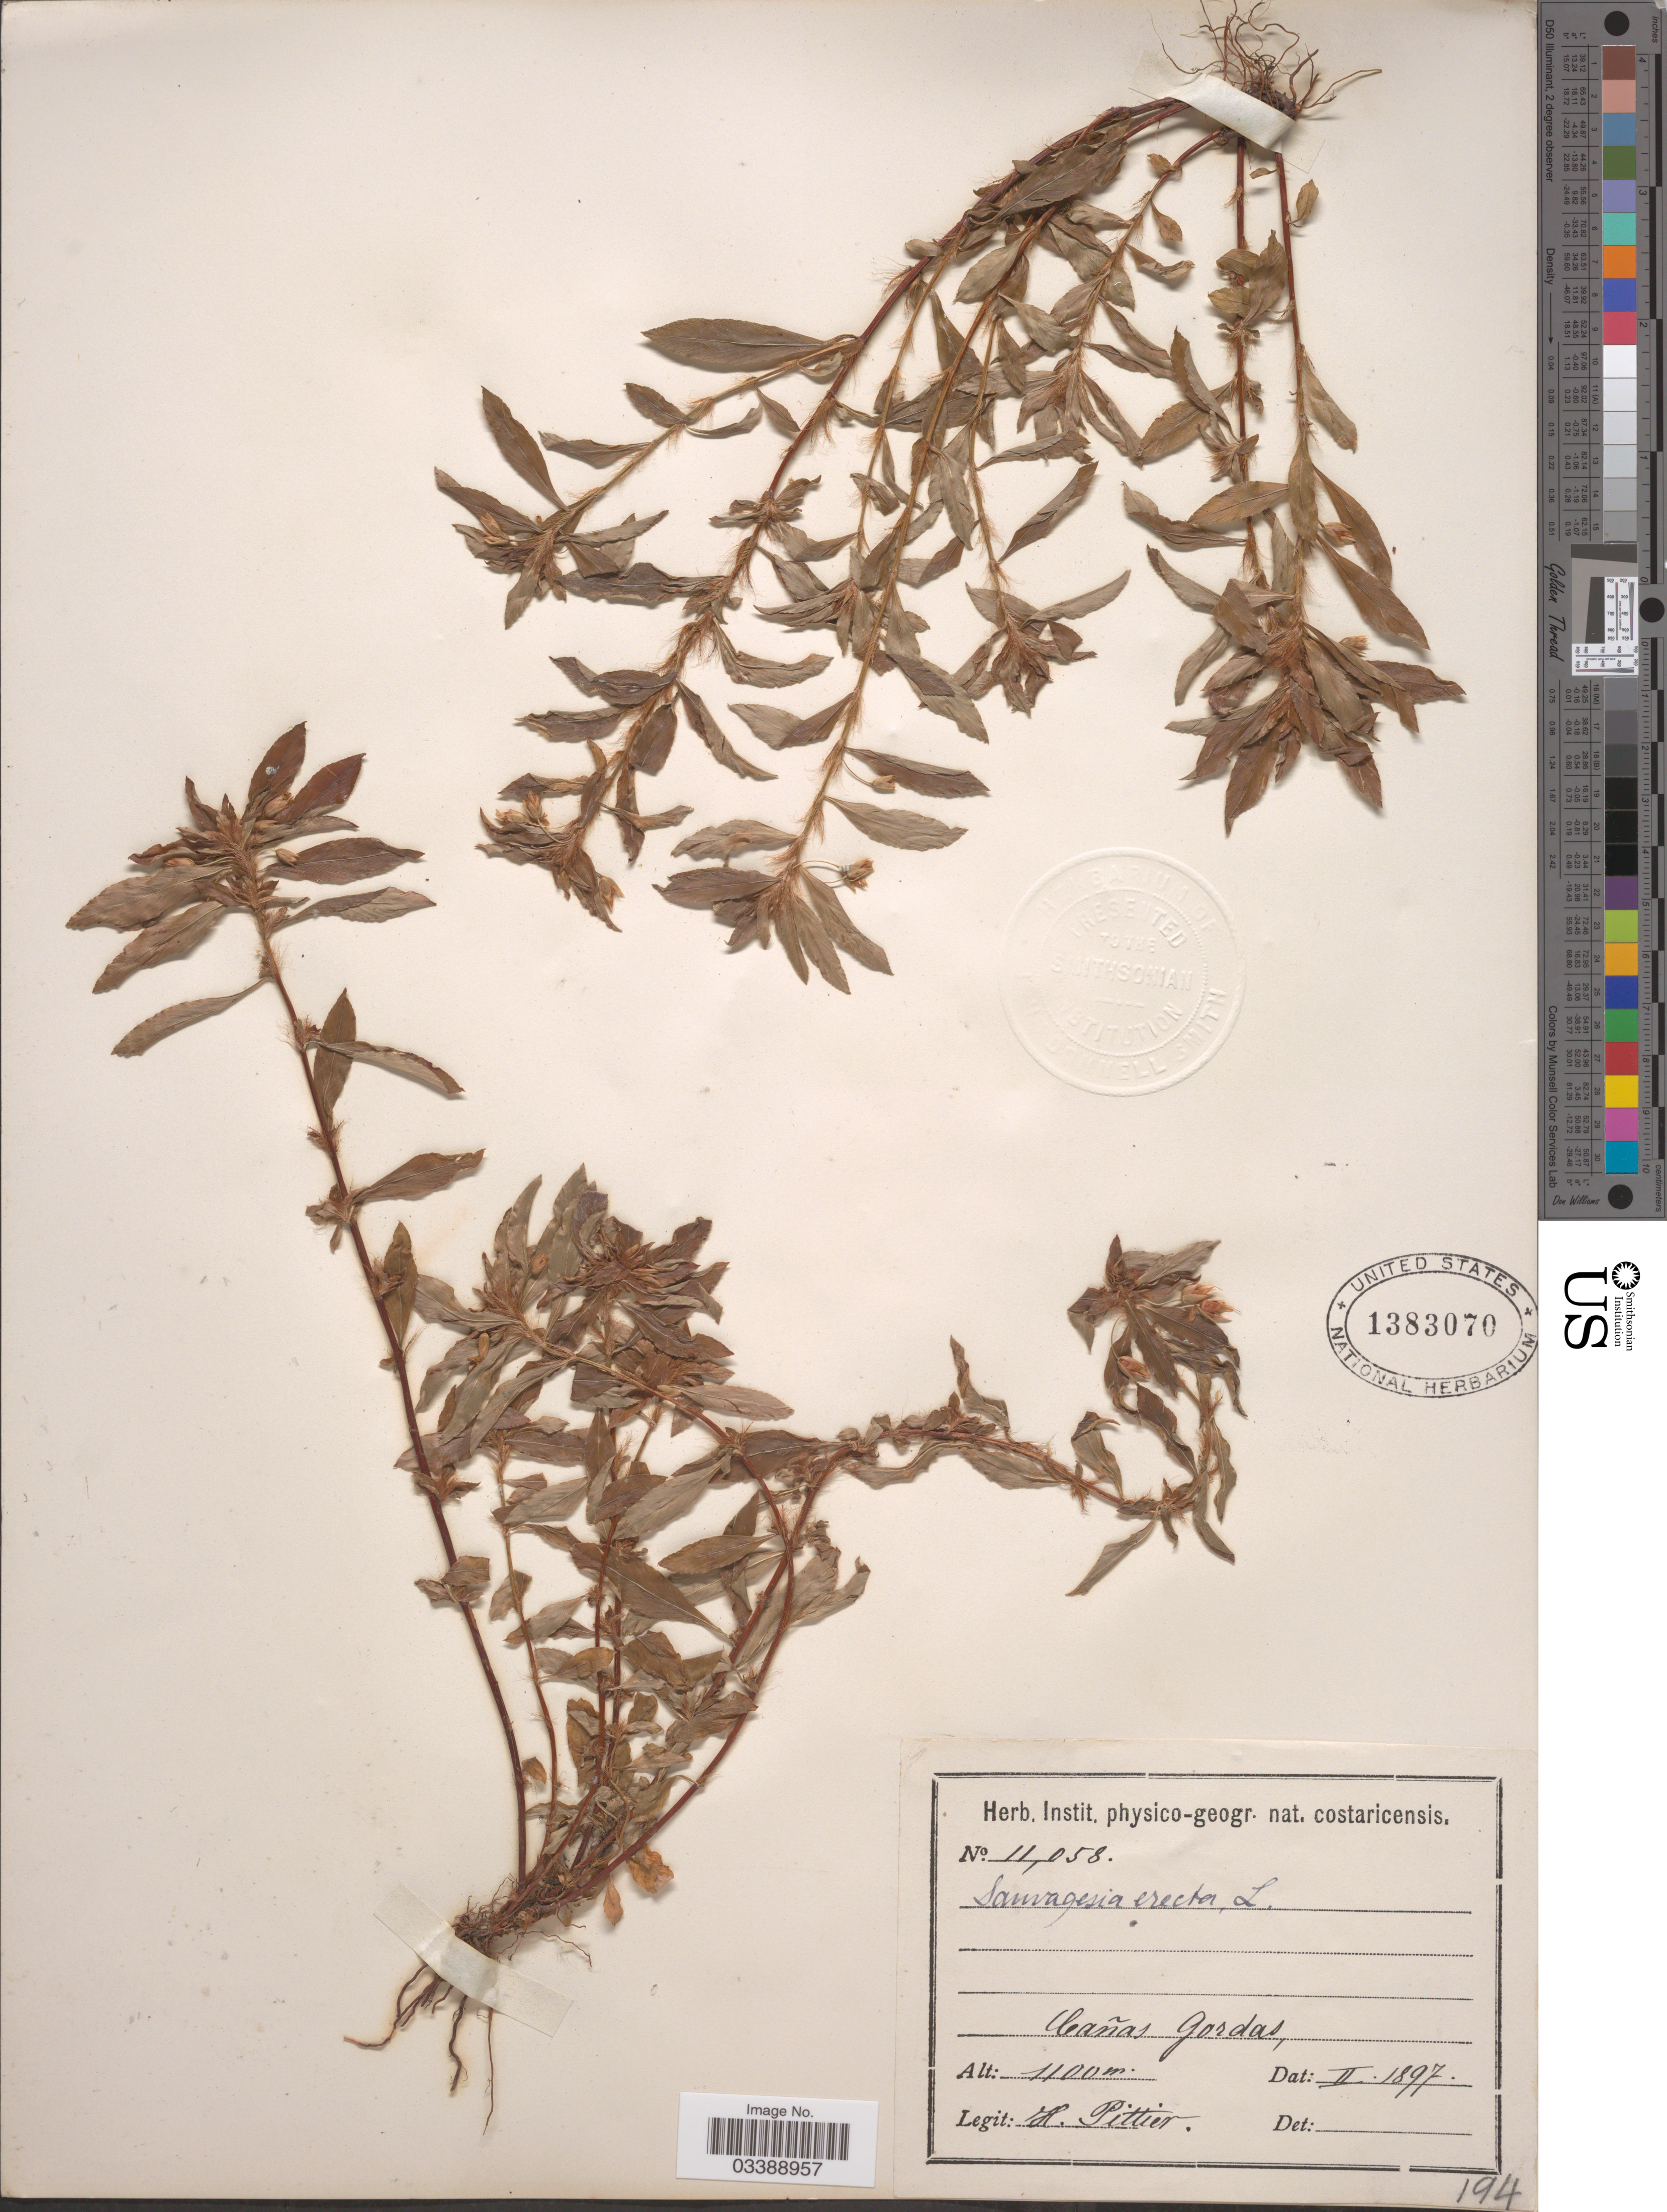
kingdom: Plantae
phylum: Tracheophyta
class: Magnoliopsida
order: Malpighiales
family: Ochnaceae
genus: Sauvagesia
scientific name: Sauvagesia erecta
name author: L.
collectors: H. F. Pittier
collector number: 11058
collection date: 1897-02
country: Costa Rica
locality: Cañas Gordas.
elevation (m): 1100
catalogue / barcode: US 1383070